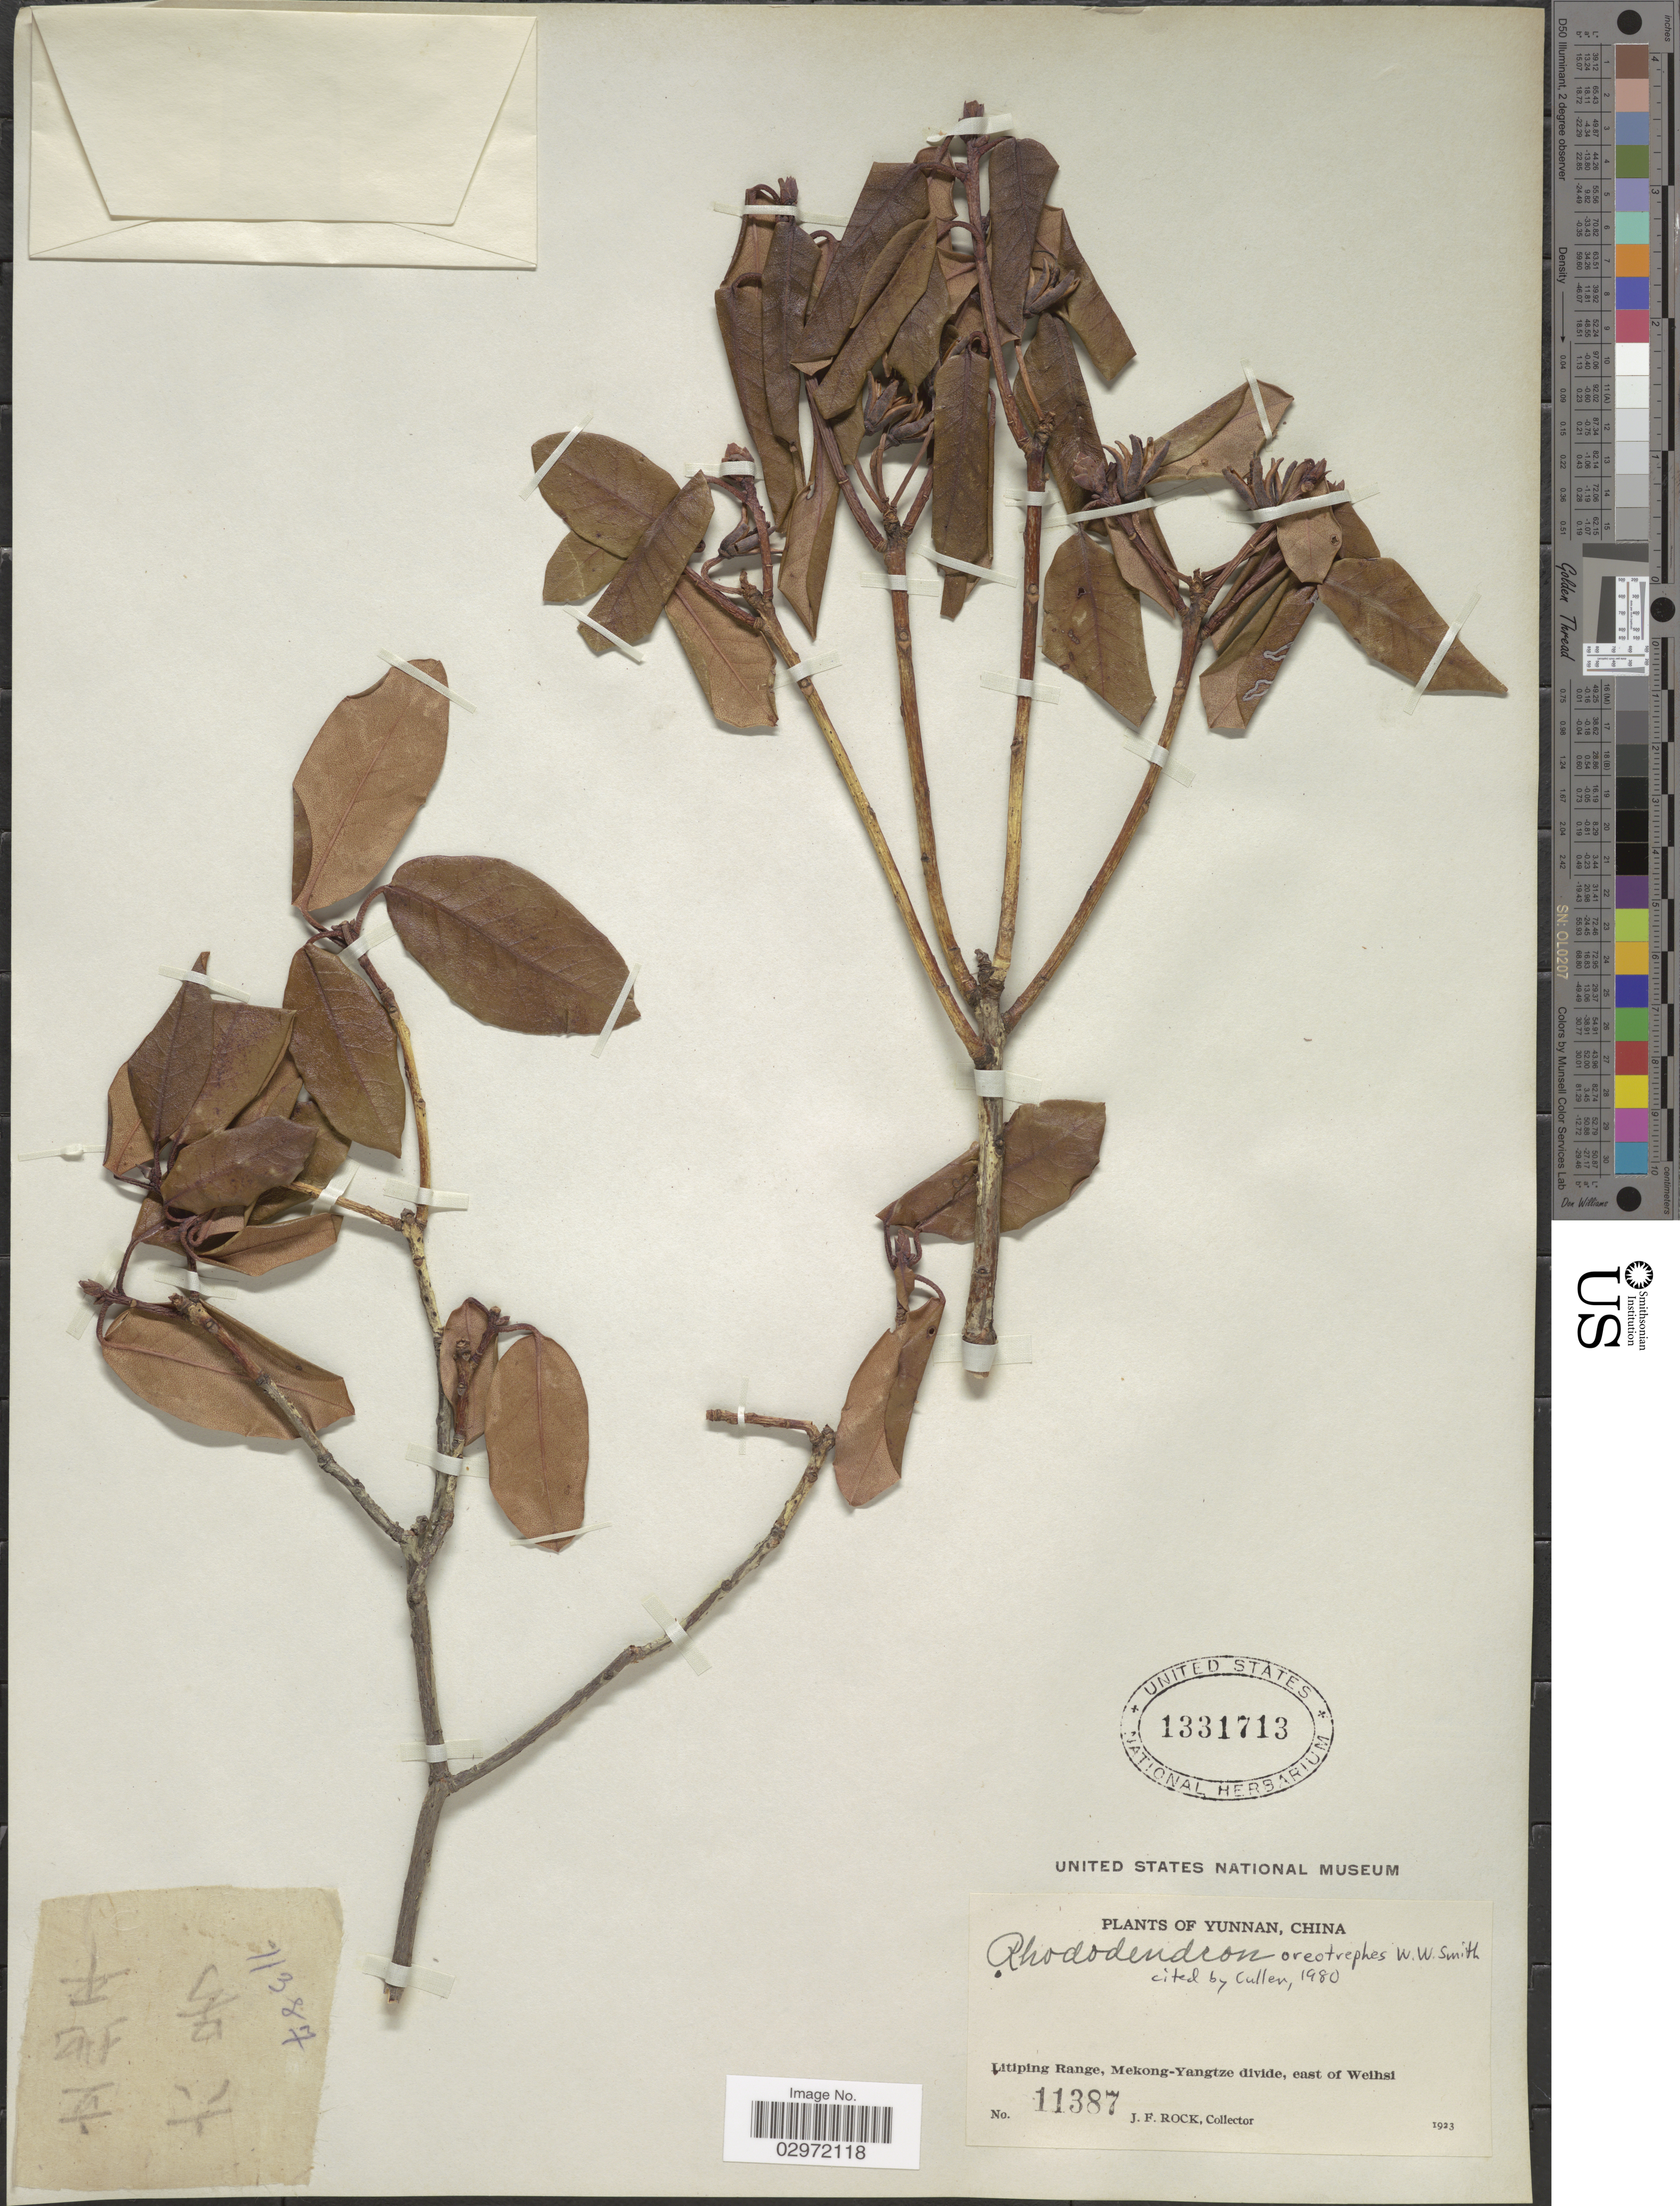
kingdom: Plantae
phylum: Tracheophyta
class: Magnoliopsida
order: Ericales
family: Ericaceae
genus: Rhododendron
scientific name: Rhododendron oreotrephes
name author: W.W. Sm.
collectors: J. Rock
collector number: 11387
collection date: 1923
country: China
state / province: Yunnan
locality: Litiping Range, Mekong-Yangtze divide, east of Weihsi.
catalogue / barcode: US 1331713